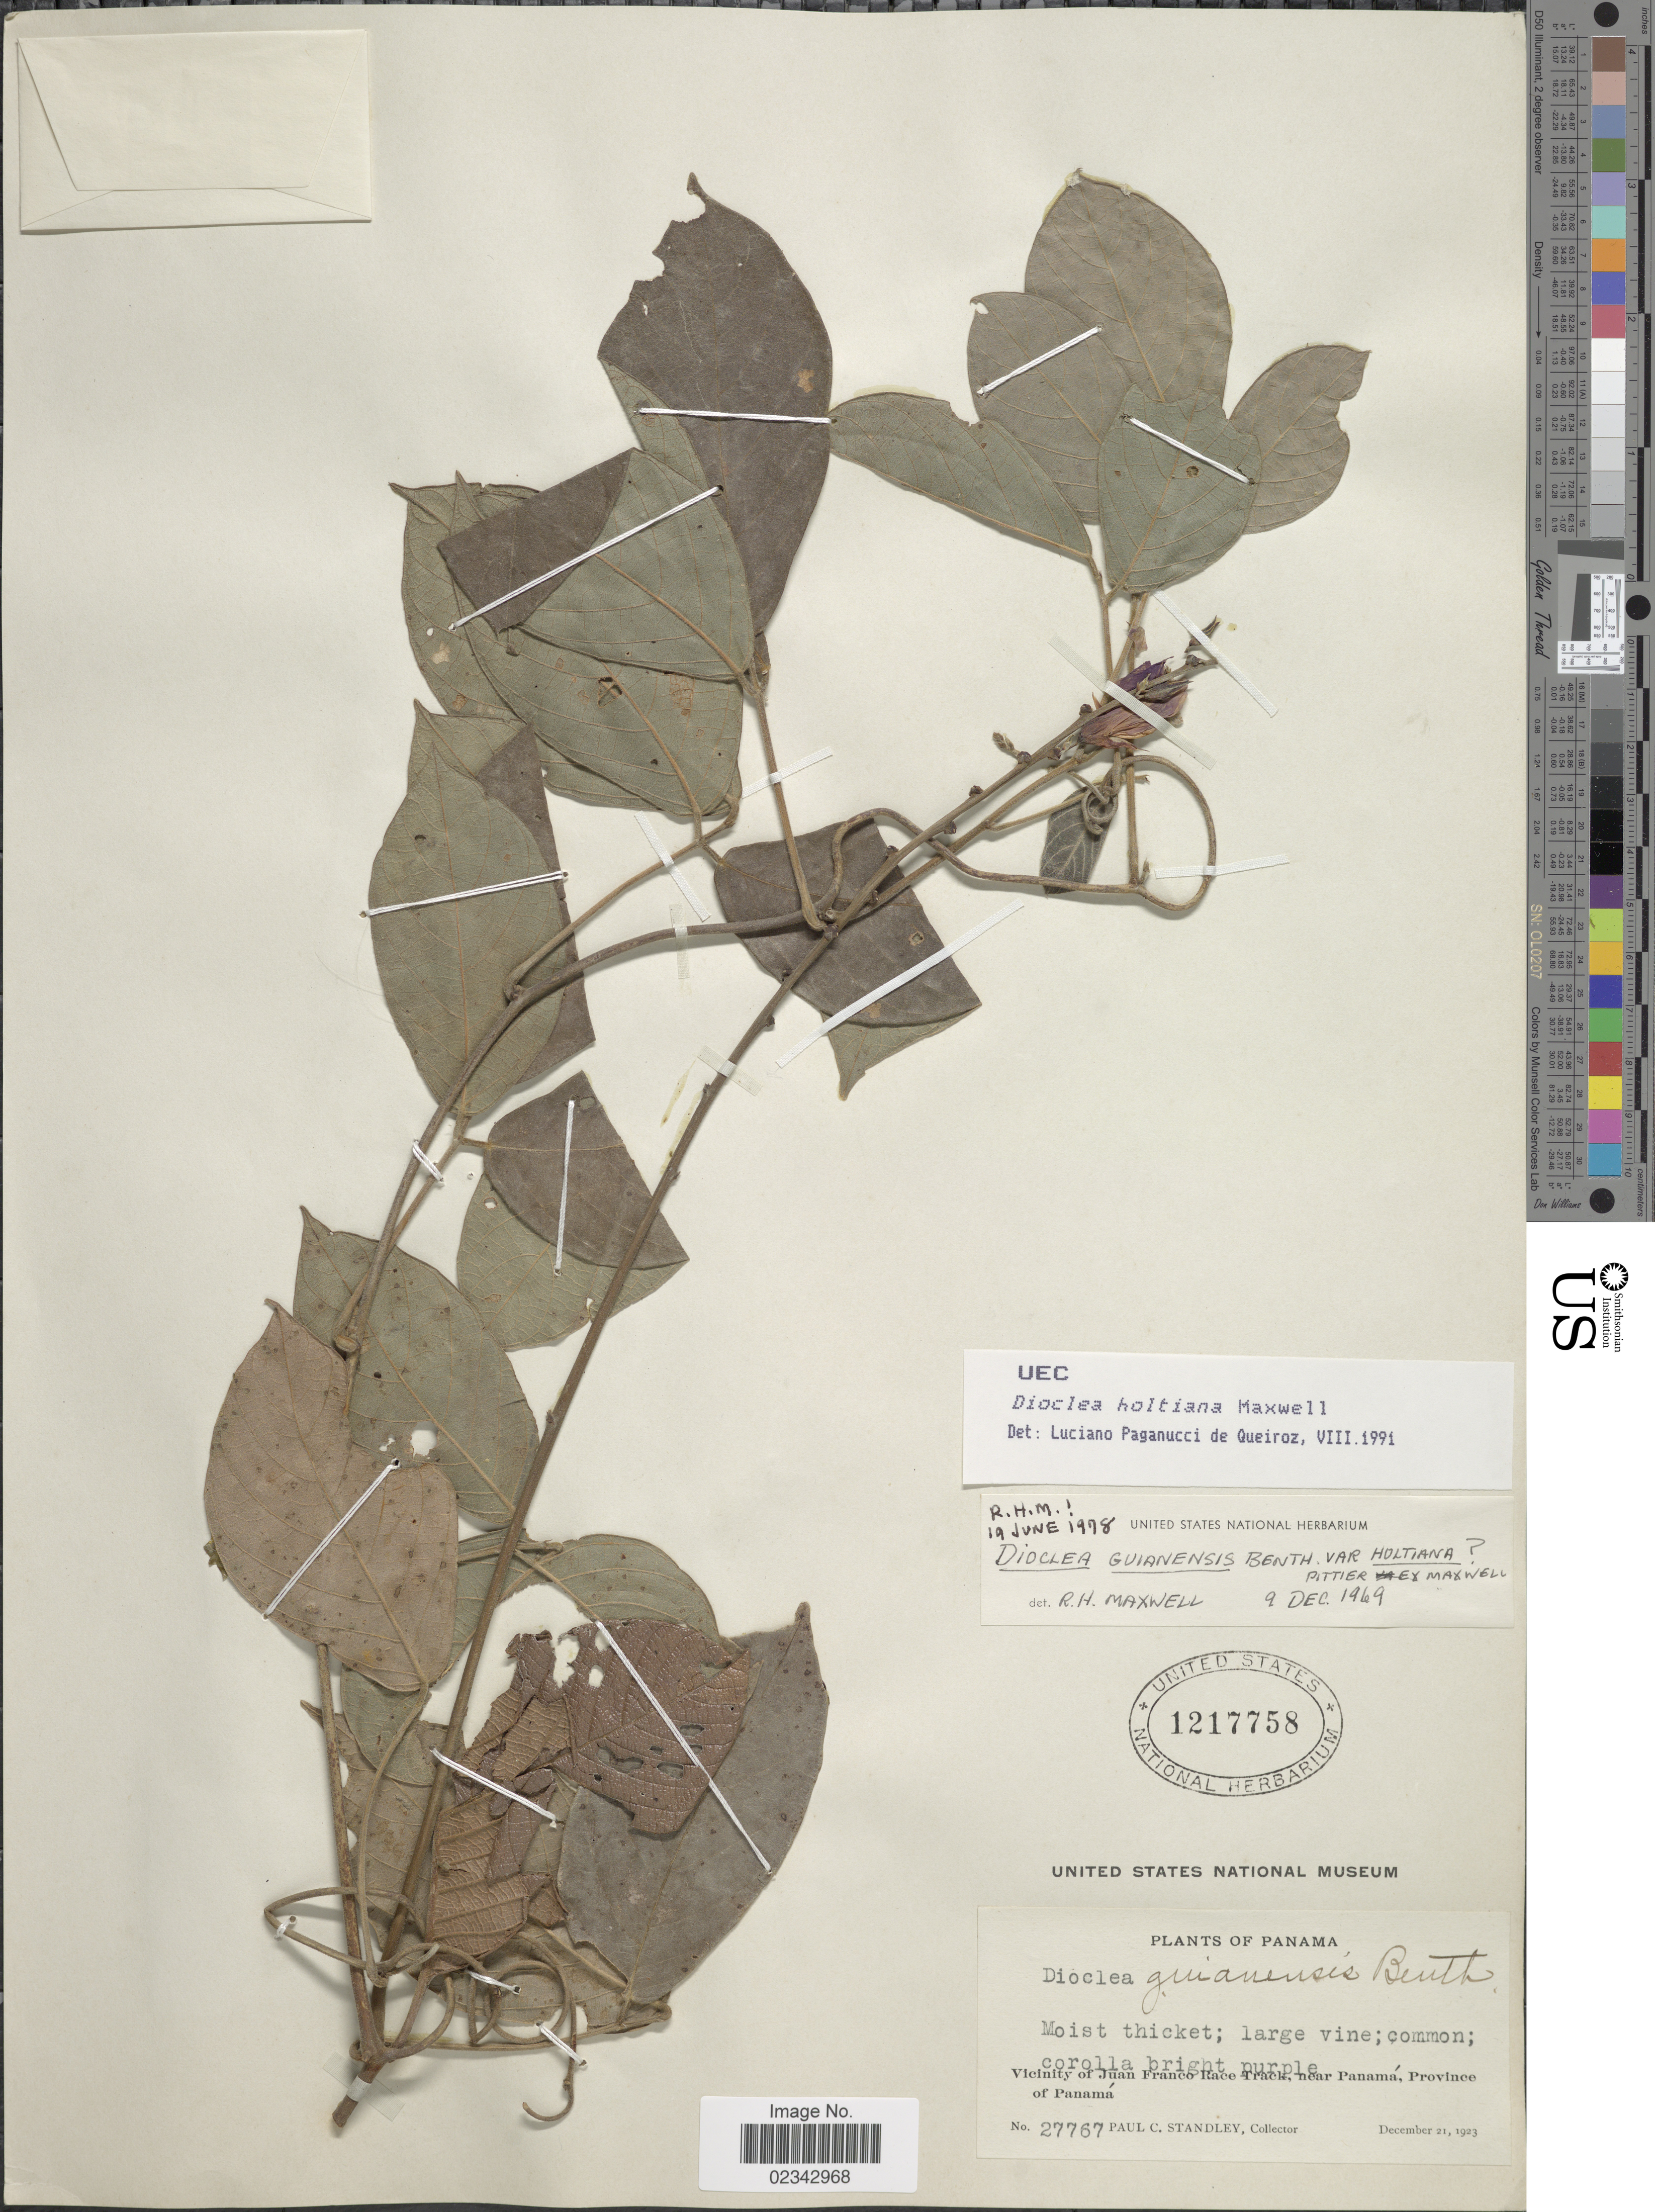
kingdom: Plantae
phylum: Tracheophyta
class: Magnoliopsida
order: Fabales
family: Fabaceae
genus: Dioclea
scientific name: Dioclea holtiana Pittier, nom. inval.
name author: Pittier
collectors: P. C. Standley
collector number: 27767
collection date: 1923-12-21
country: Panama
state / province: Panamá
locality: Moist thicket, Vicinity of Juan Franco Race Track, near Panamá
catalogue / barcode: US 1217758